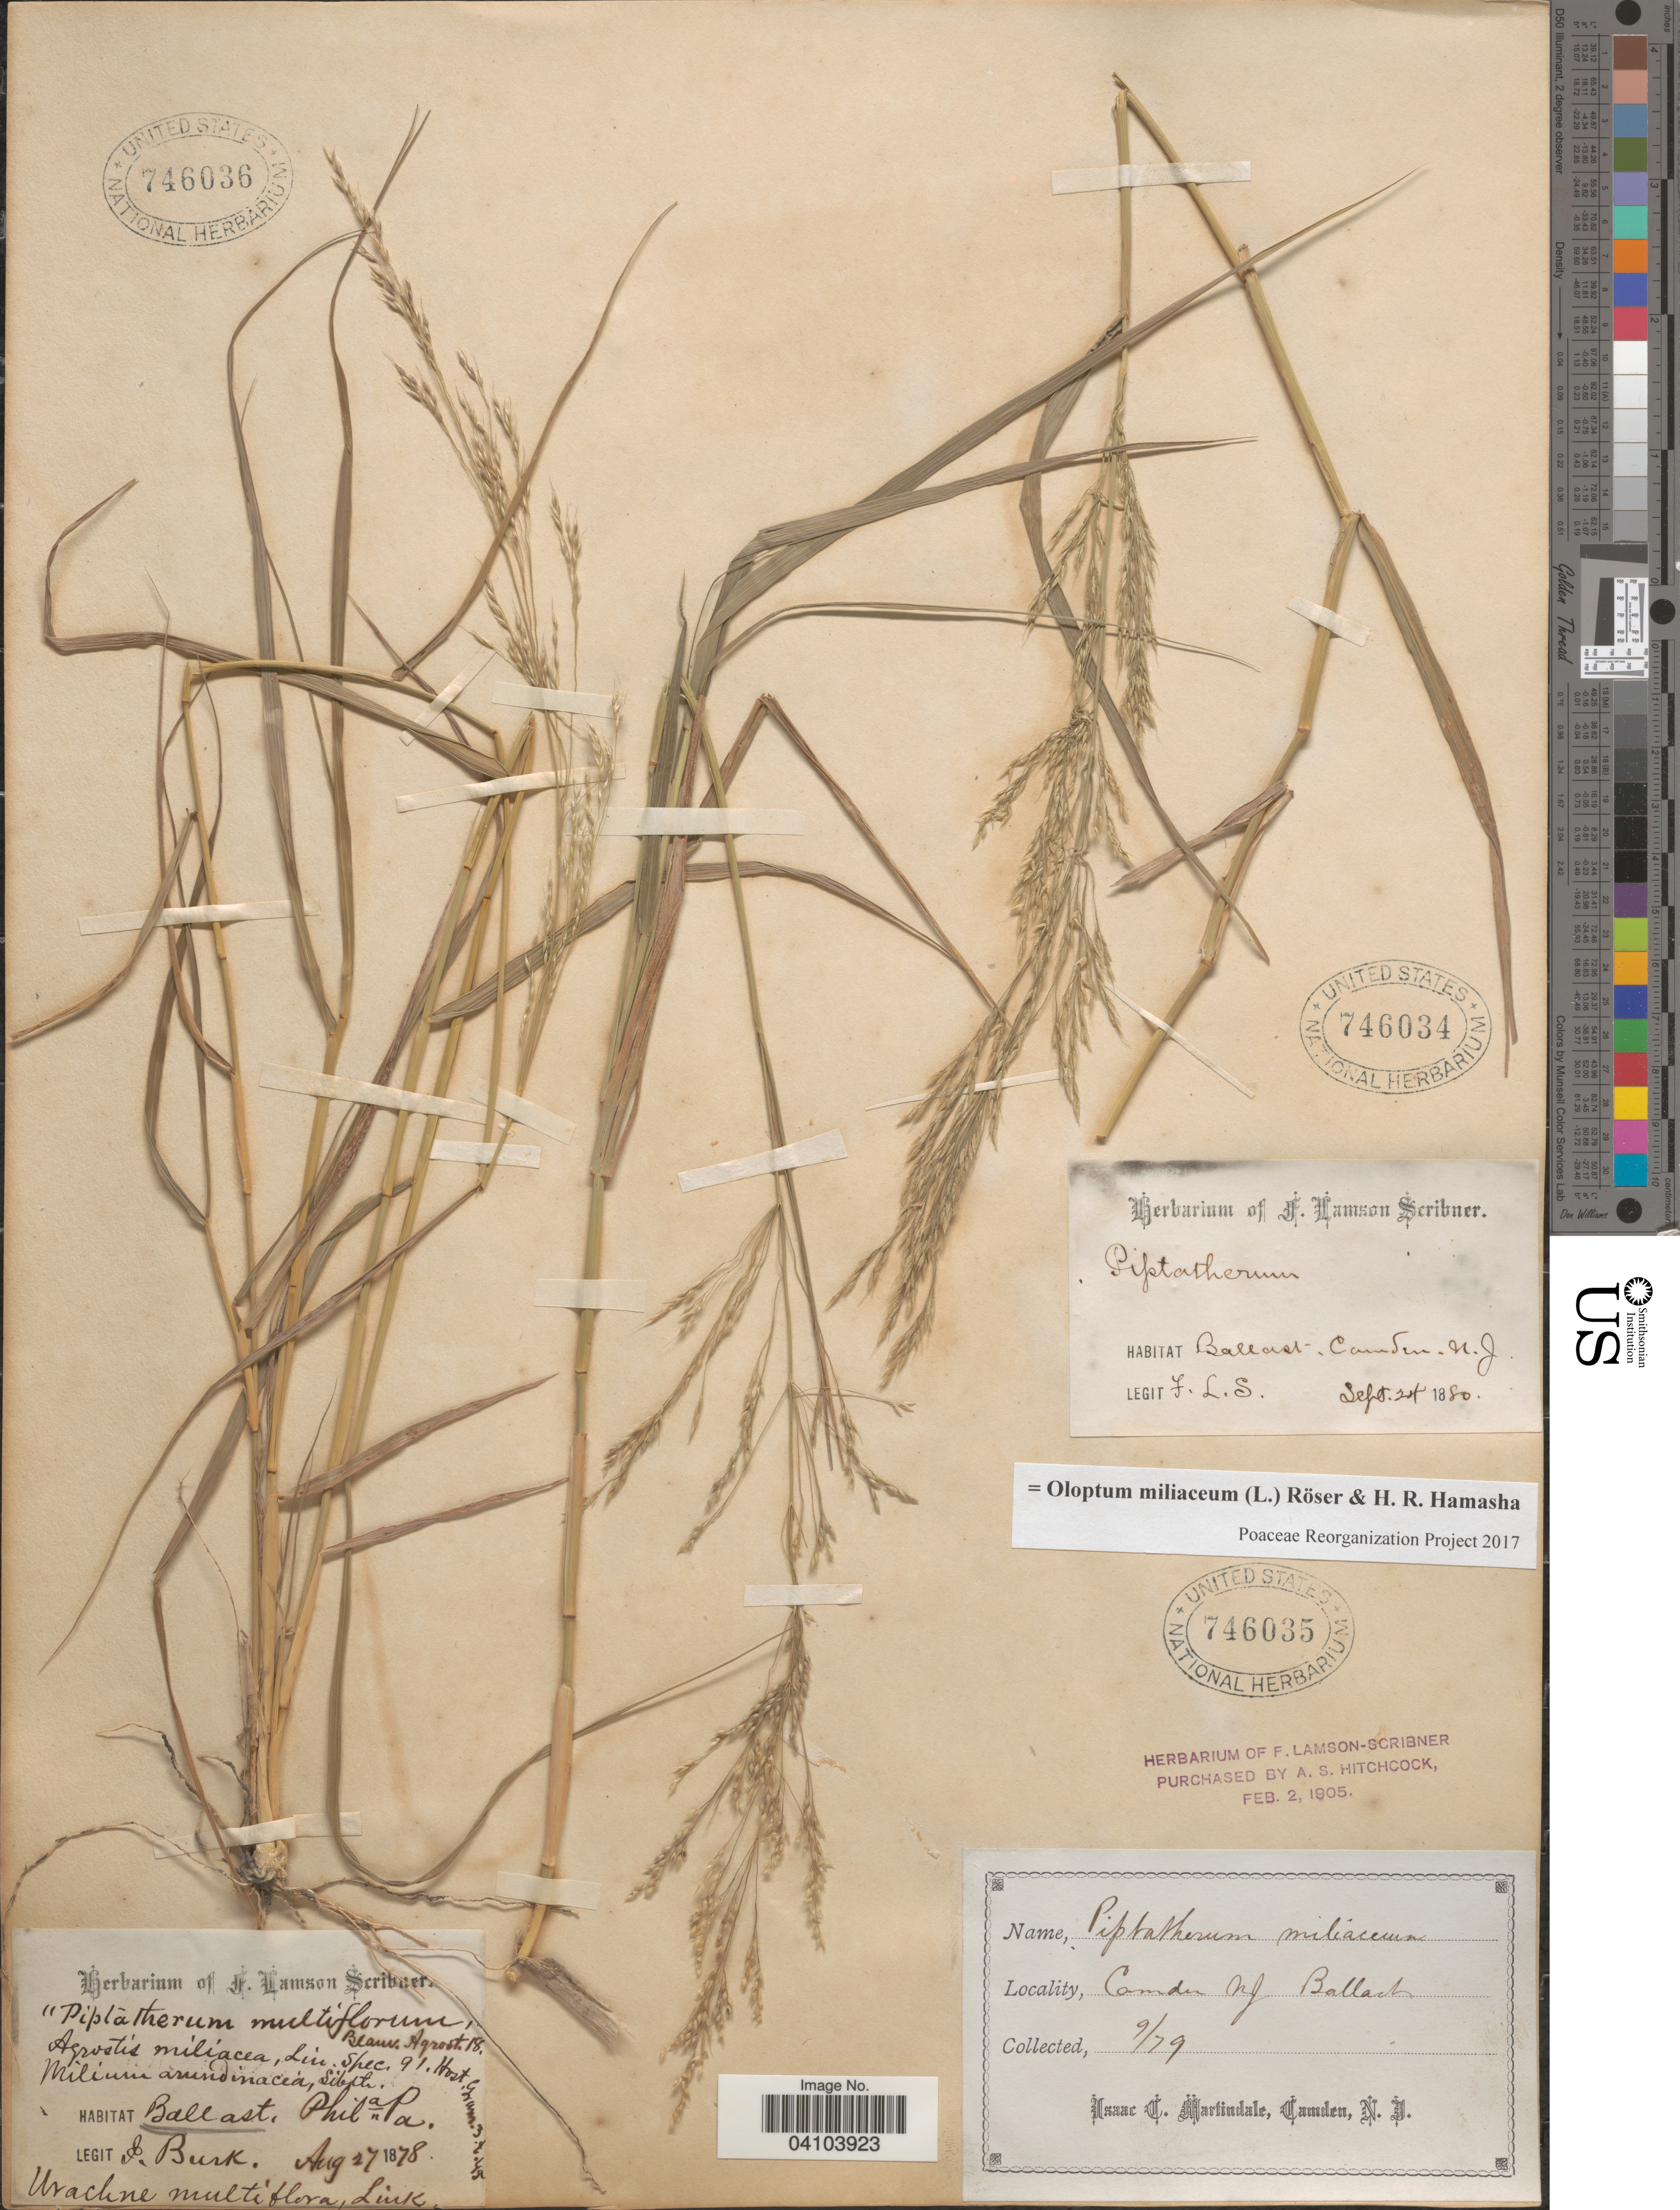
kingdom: Plantae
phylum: Tracheophyta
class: Liliopsida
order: Poales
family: Poaceae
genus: Oloptum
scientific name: Oloptum miliaceum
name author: Röser & H. R. Hamasha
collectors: I. C. Martindale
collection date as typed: Transcribed d/m/y: /9/79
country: United States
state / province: New Jersey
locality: Camden Ballast.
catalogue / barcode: US 746035-2